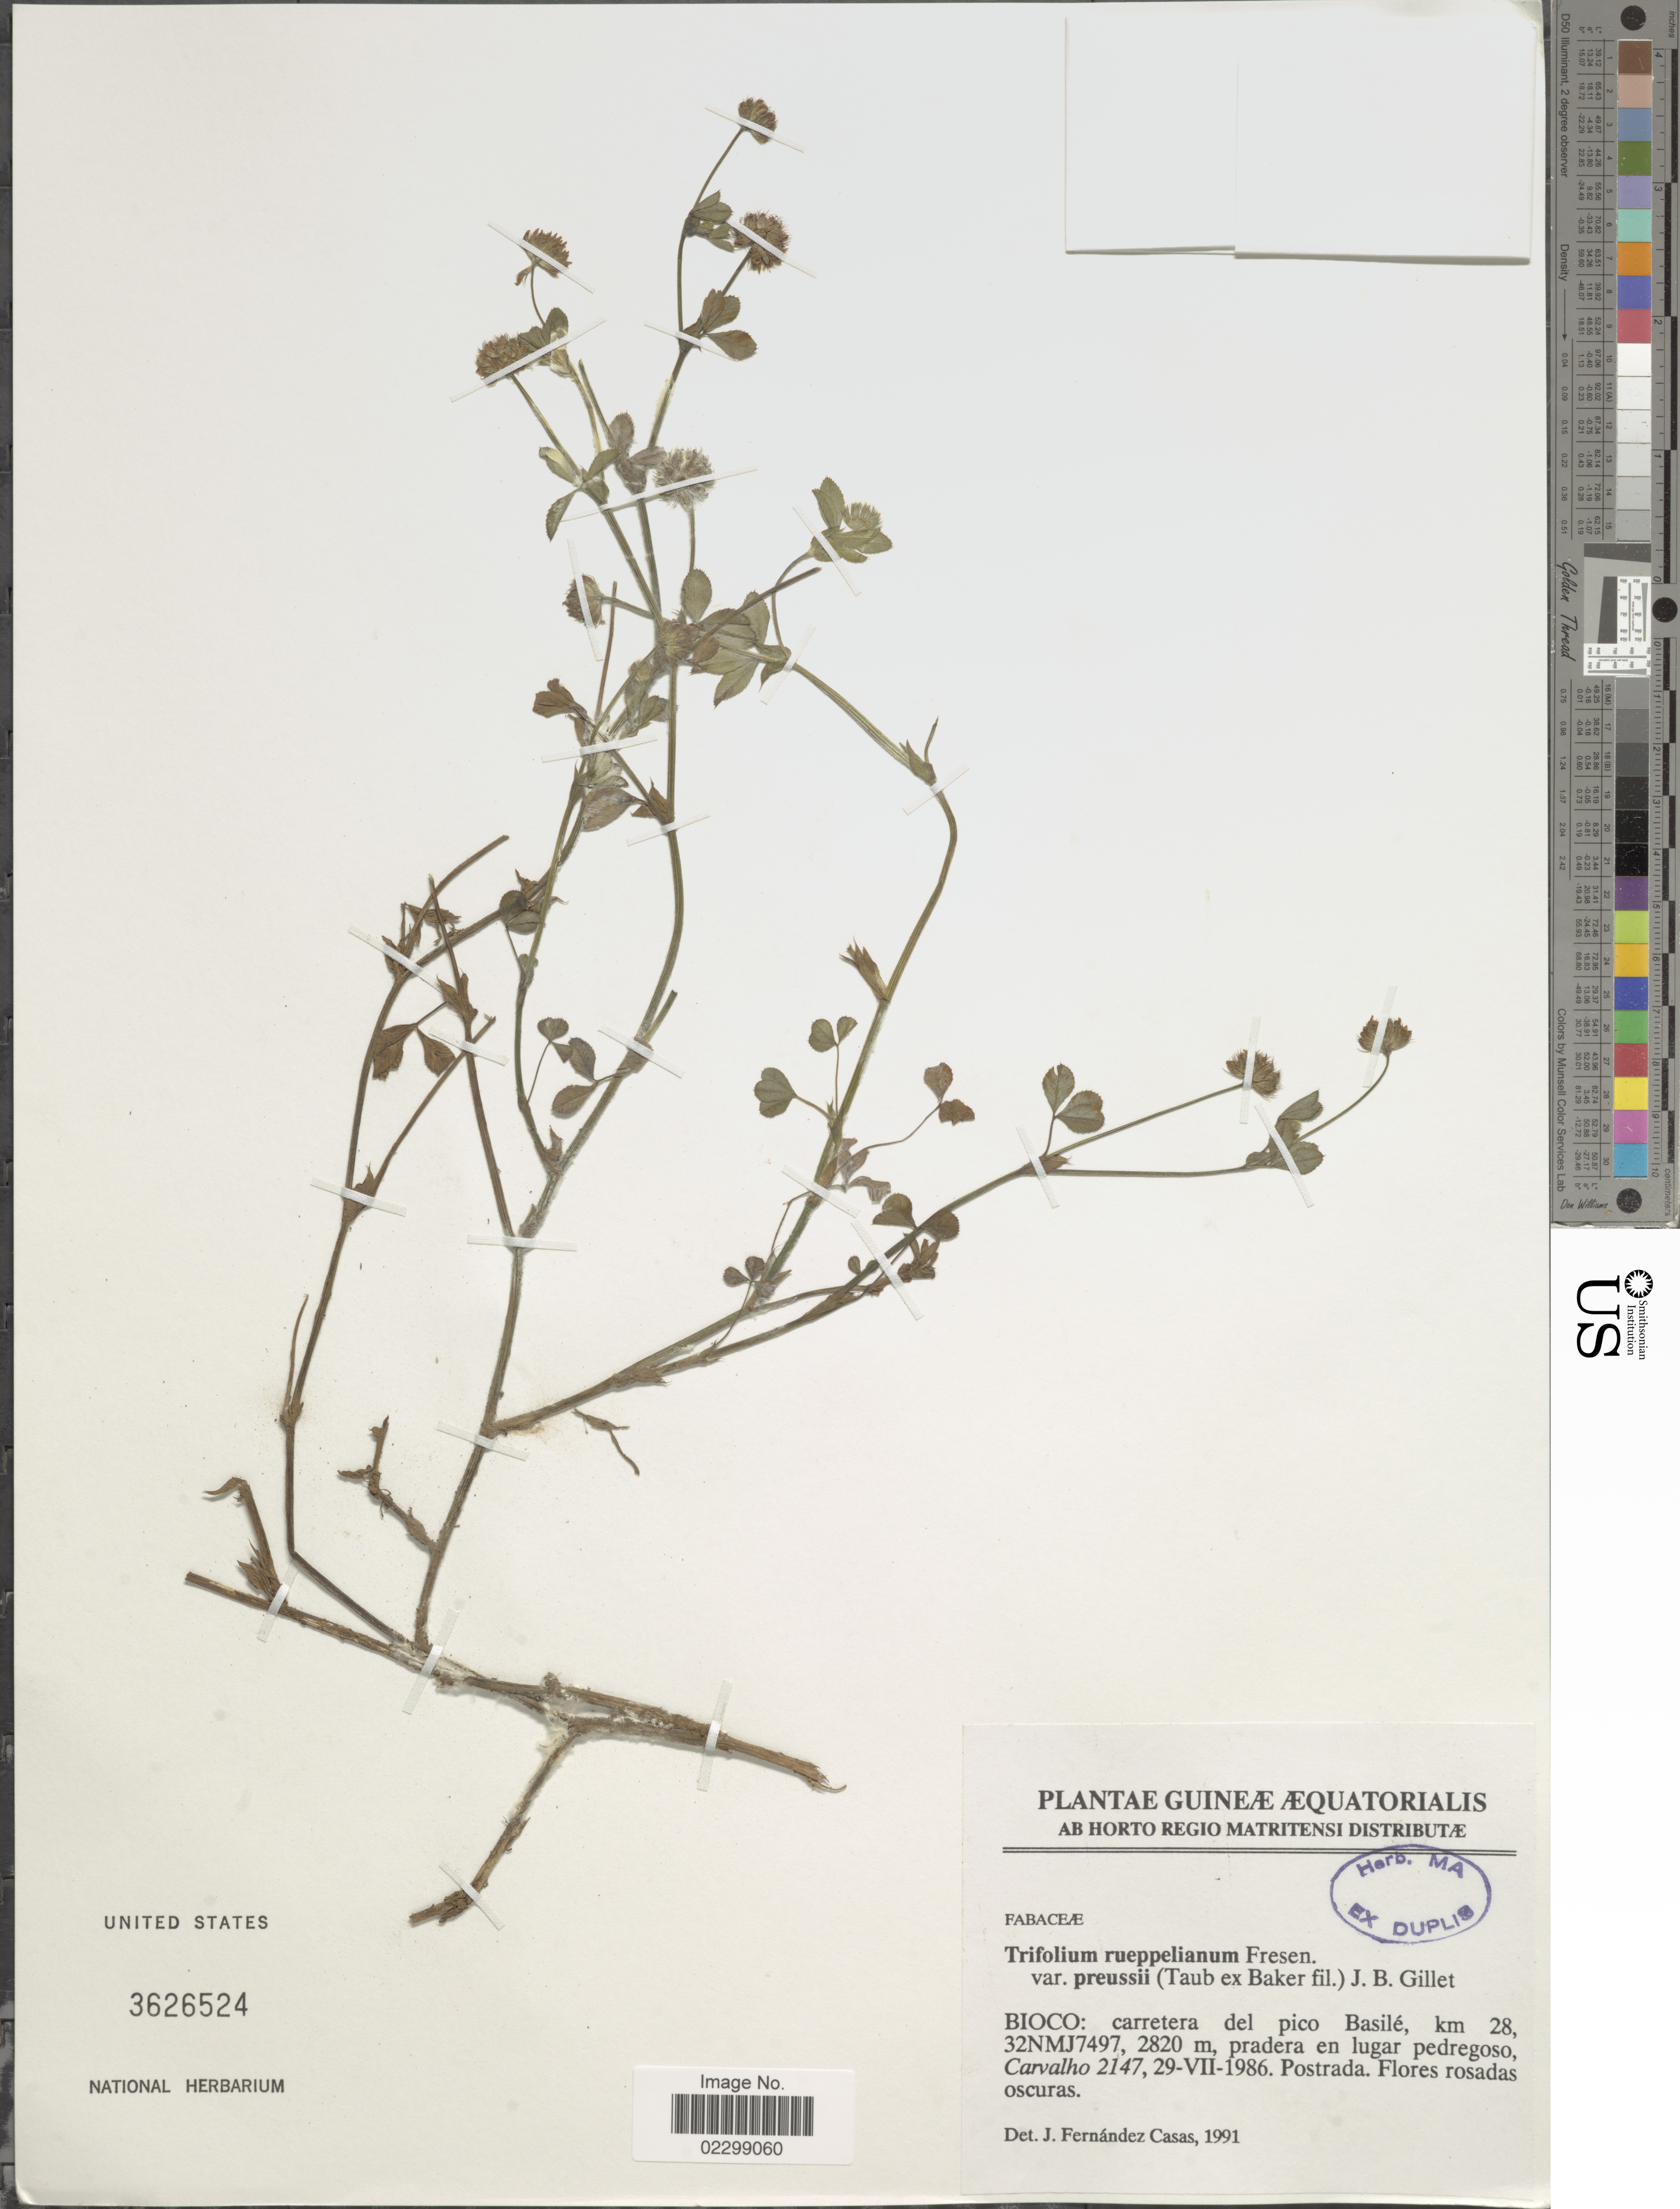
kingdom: Plantae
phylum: Tracheophyta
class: Magnoliopsida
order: Fabales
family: Fabaceae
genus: Trifolium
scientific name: Trifolium rueppellianum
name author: Fresen.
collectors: Carvalho, --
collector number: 2147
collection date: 1986-07-29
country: Equatorial Guinea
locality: Guineau Aequatrialis, Bioco: carretera del pico Basilé, kmn 28m 32NMJ7497, pradera en lugar pedregoso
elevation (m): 2820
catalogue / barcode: US 3626524